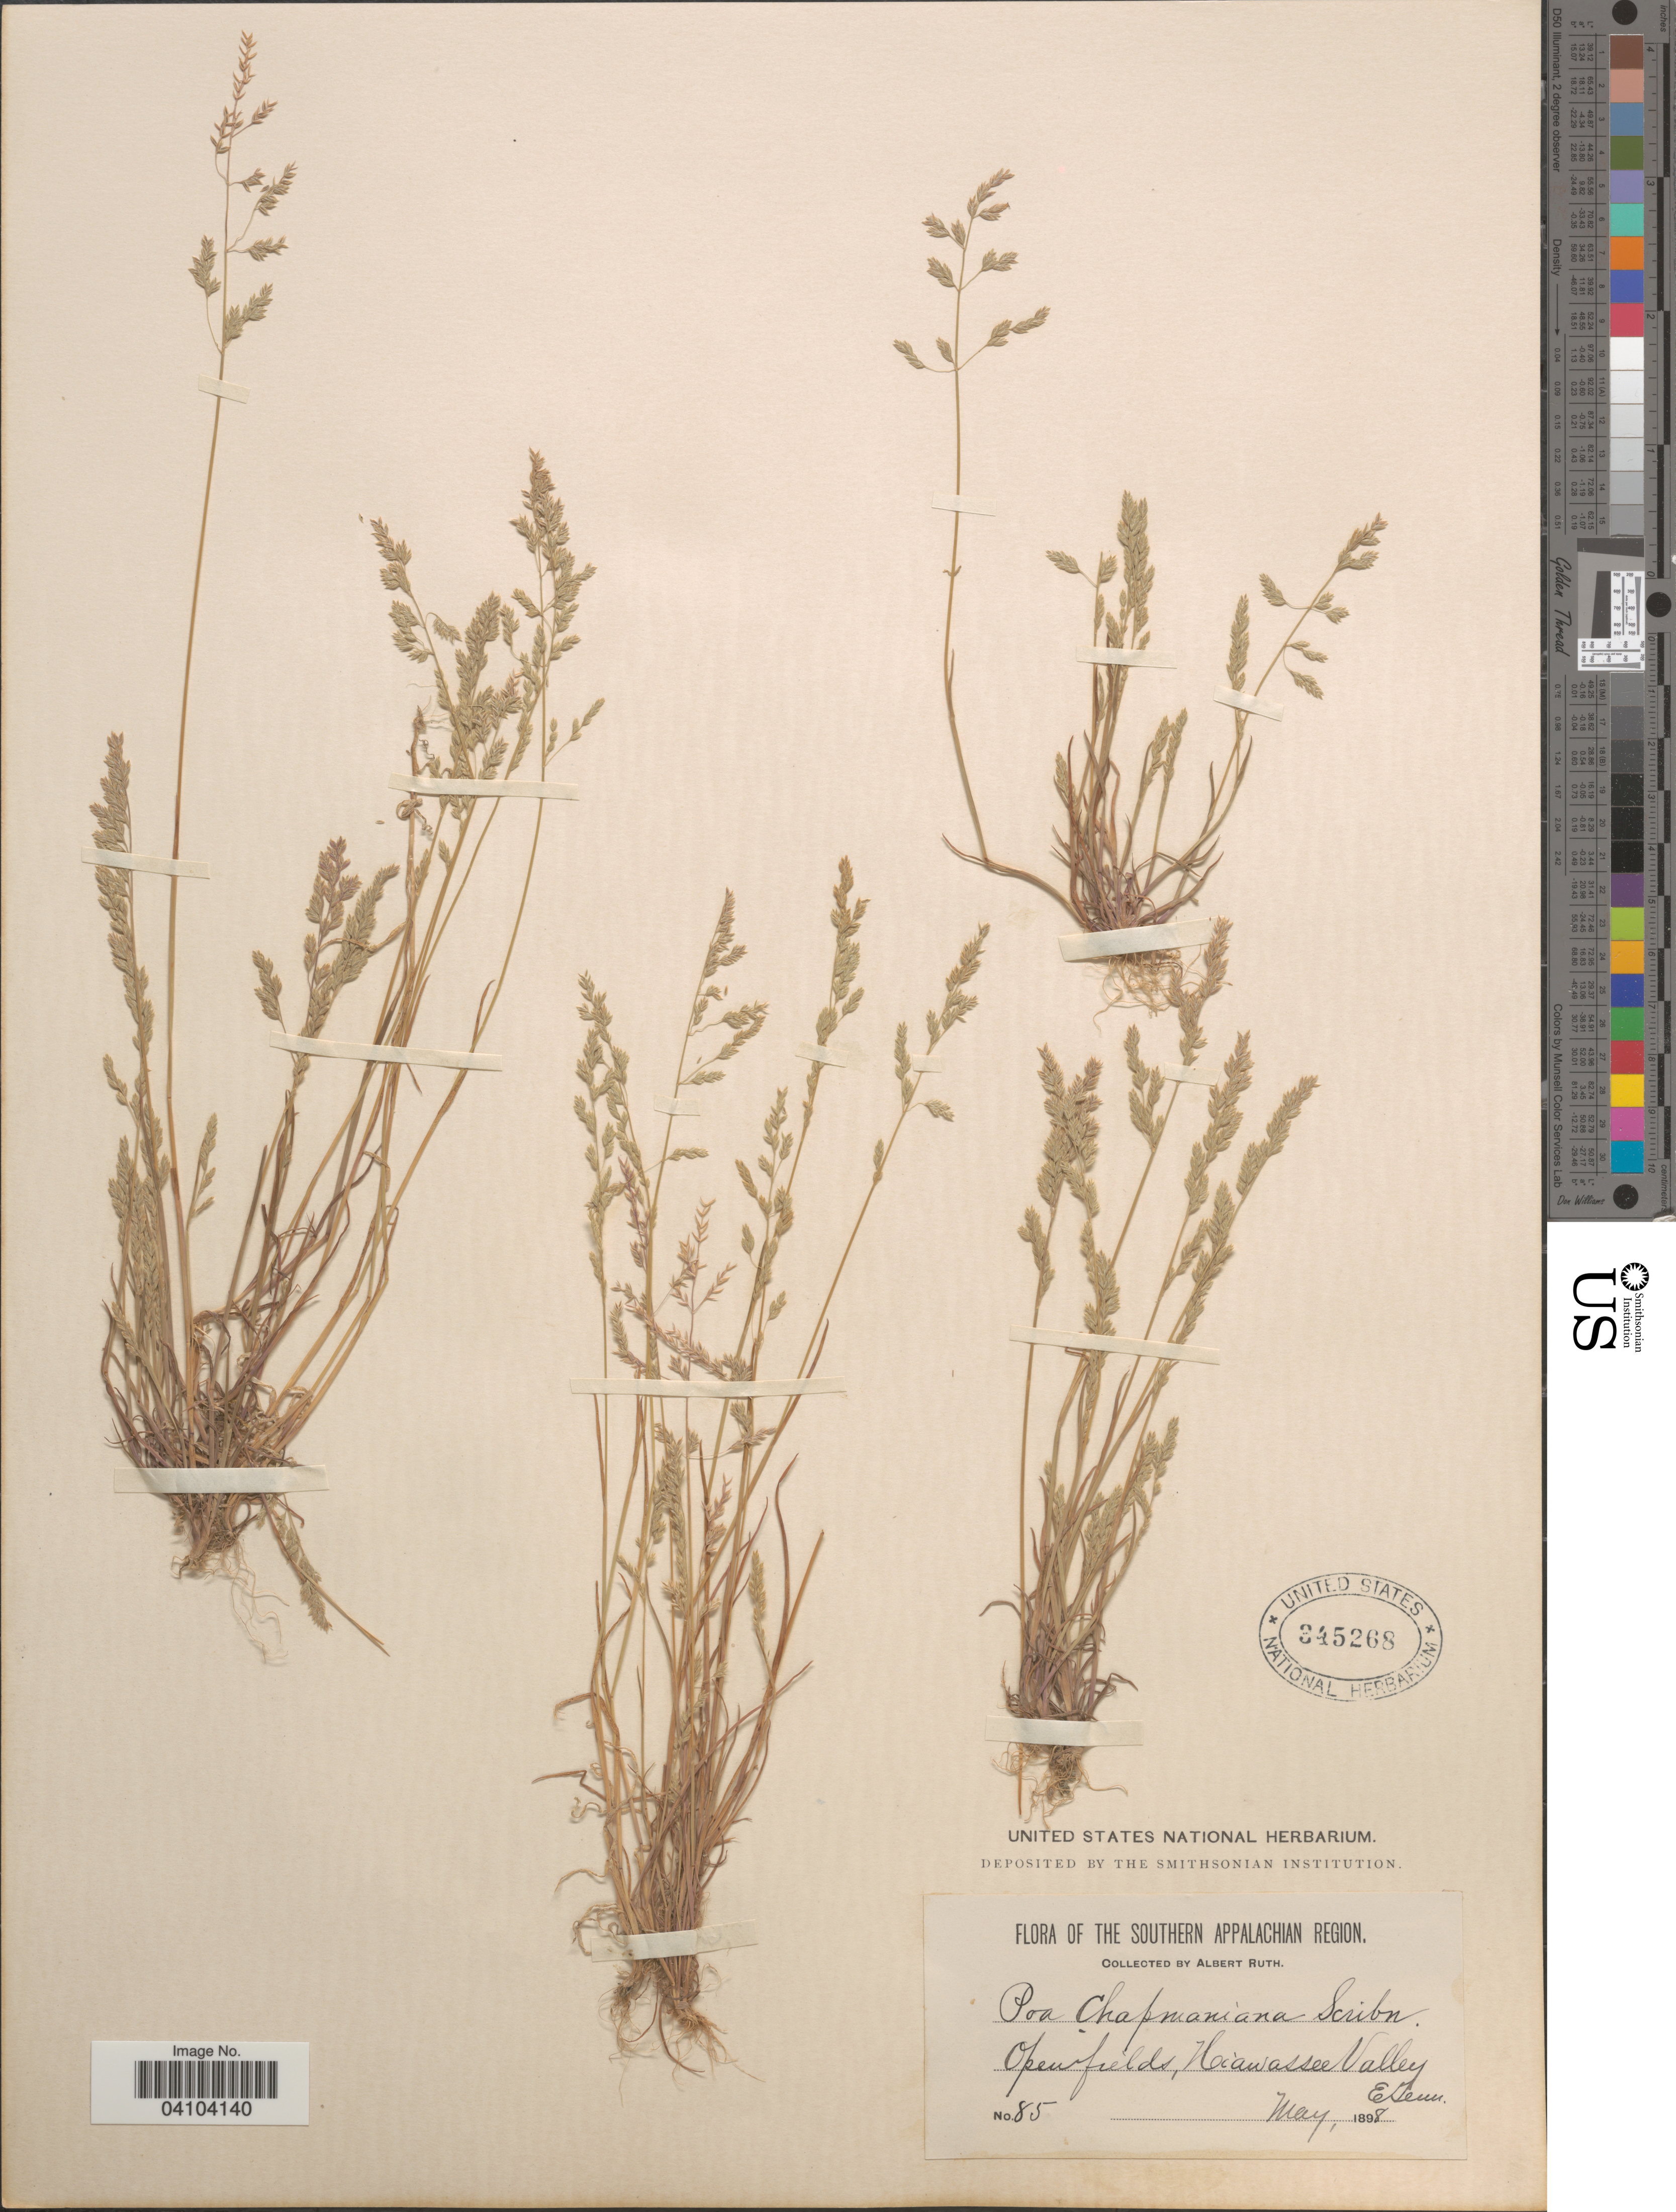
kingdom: Plantae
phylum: Tracheophyta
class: Liliopsida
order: Poales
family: Poaceae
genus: Poa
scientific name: Poa chapmaniana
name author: Scribn.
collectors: A. Ruth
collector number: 85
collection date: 1898-05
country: United States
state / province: Tennessee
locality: The Southern Appalachian Region. Hiawassee Valley. E Tenn.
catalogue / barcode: US 345268